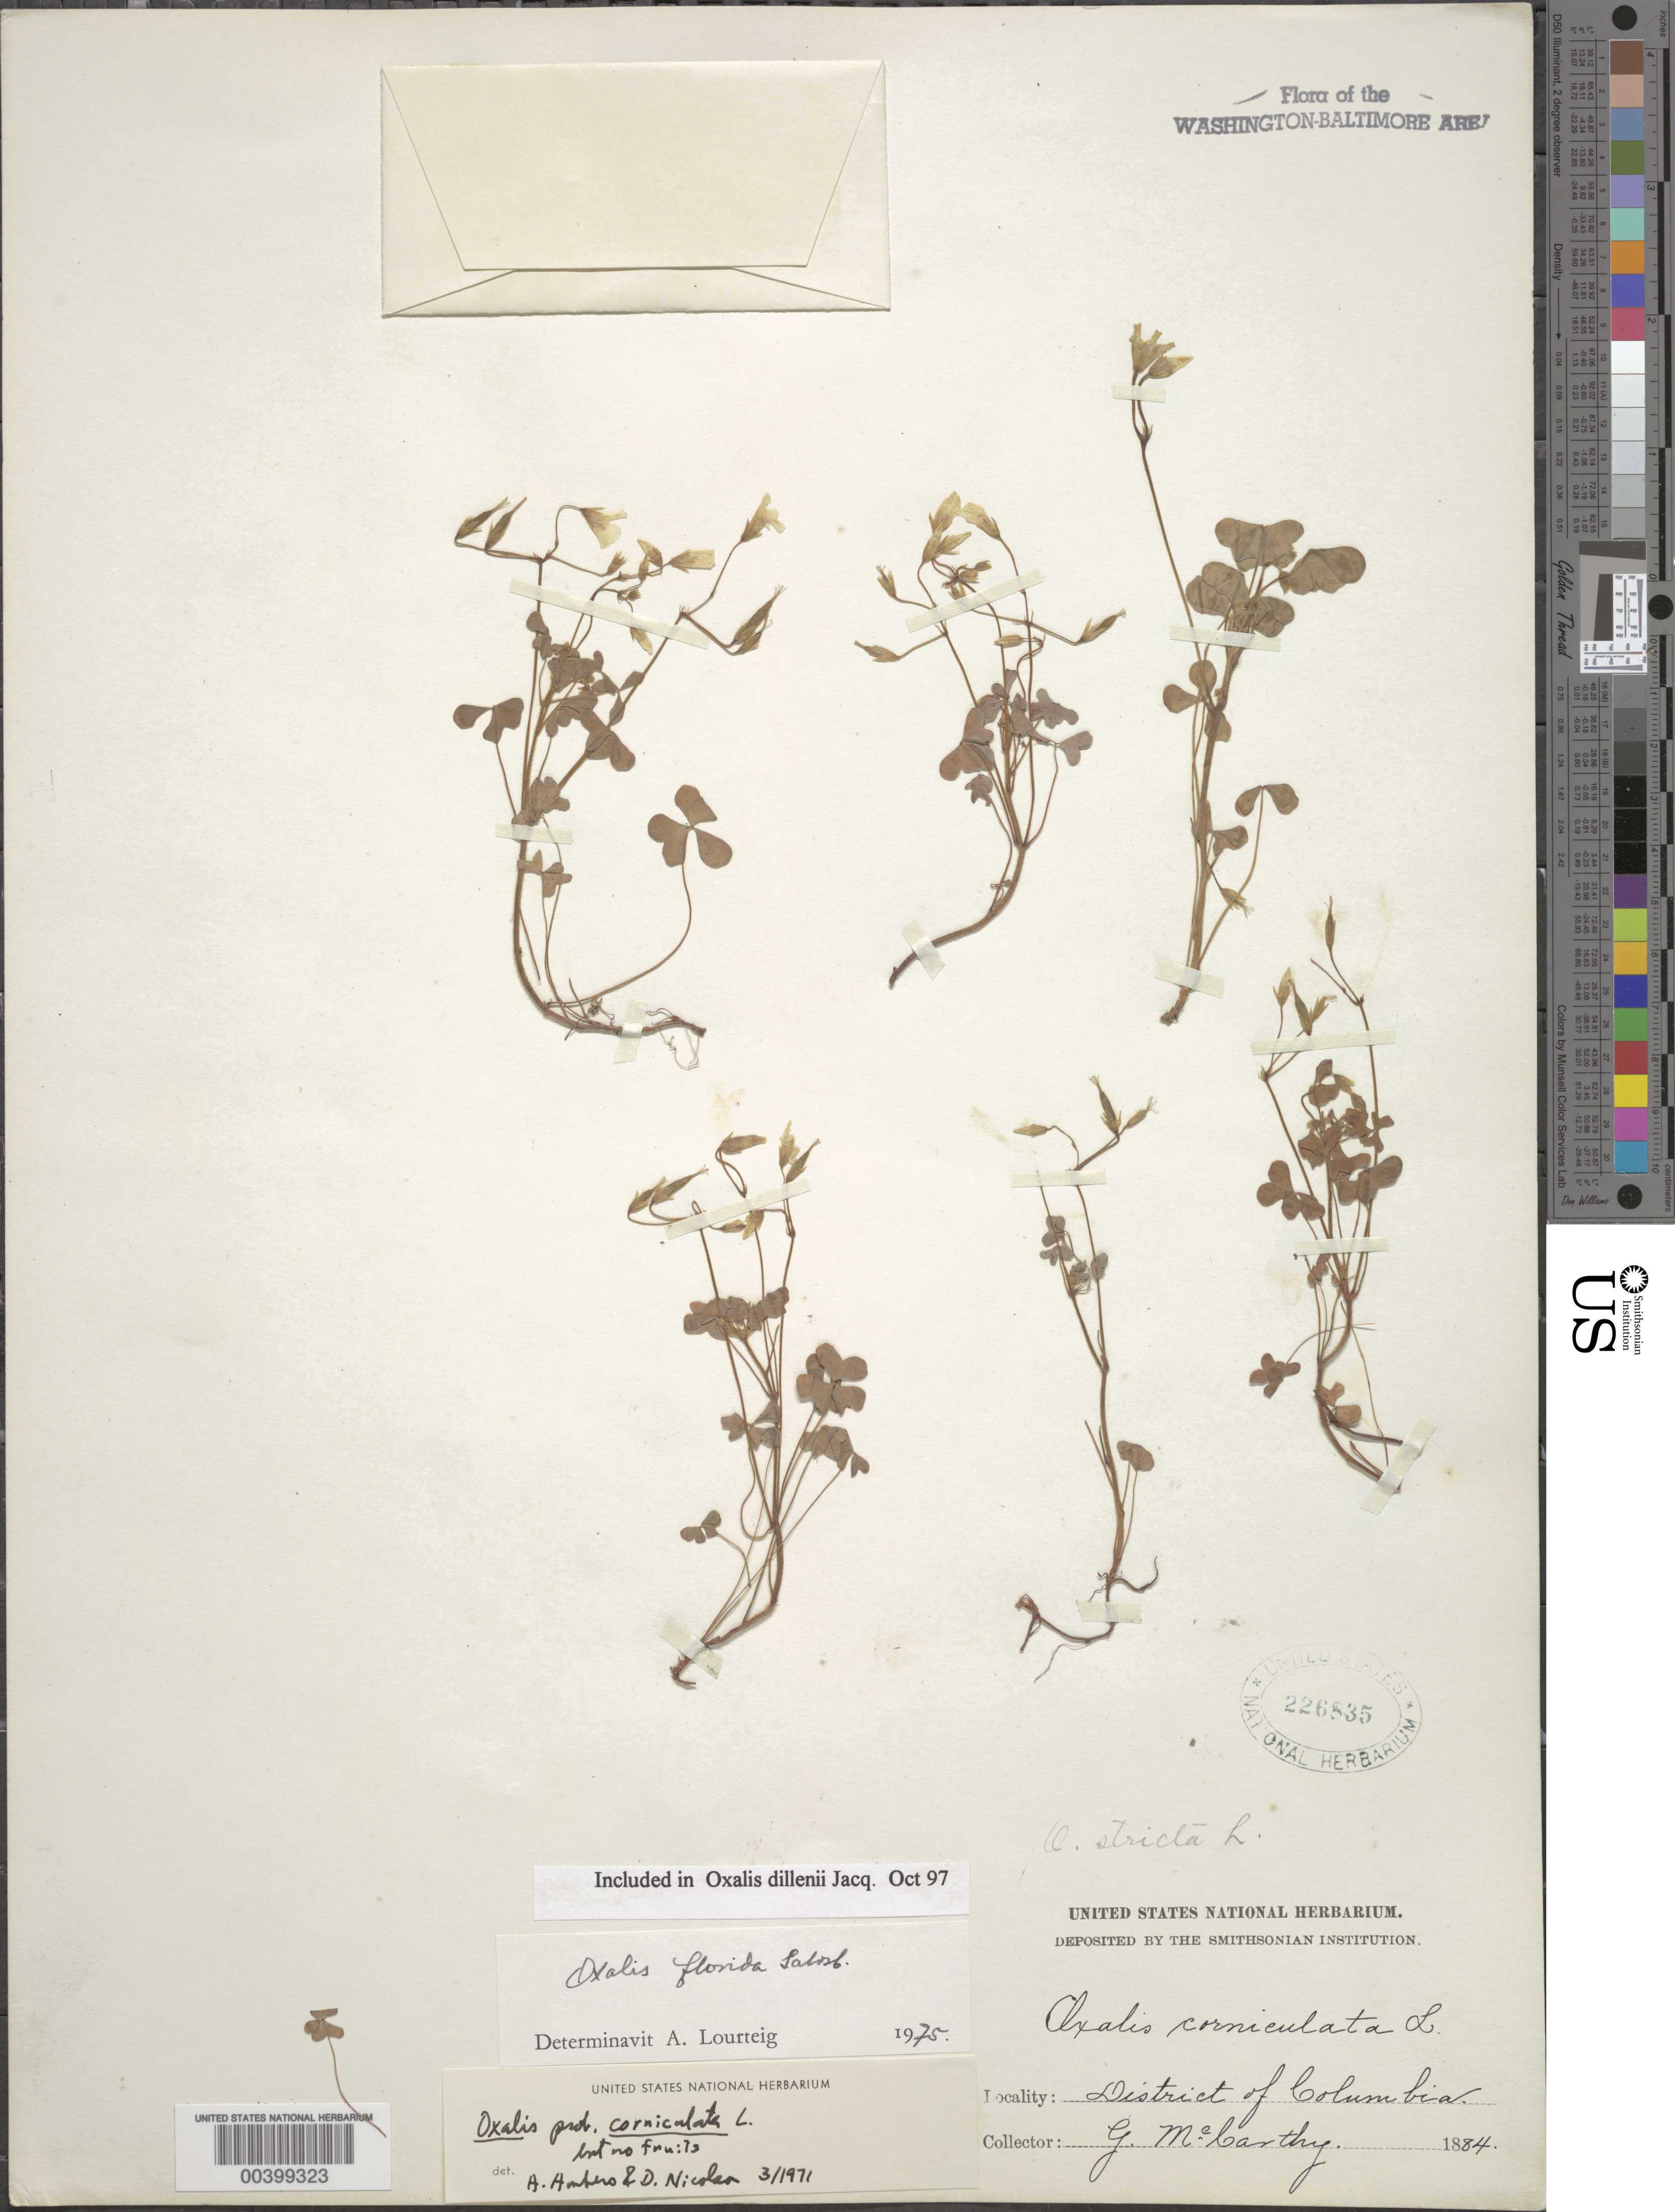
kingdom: Plantae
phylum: Tracheophyta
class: Magnoliopsida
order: Oxalidales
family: Oxalidaceae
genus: Oxalis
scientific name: Oxalis dillenii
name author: Jacq.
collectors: G. McCarthy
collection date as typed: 1884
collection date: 1884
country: United States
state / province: District of Columbia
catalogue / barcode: US 226835